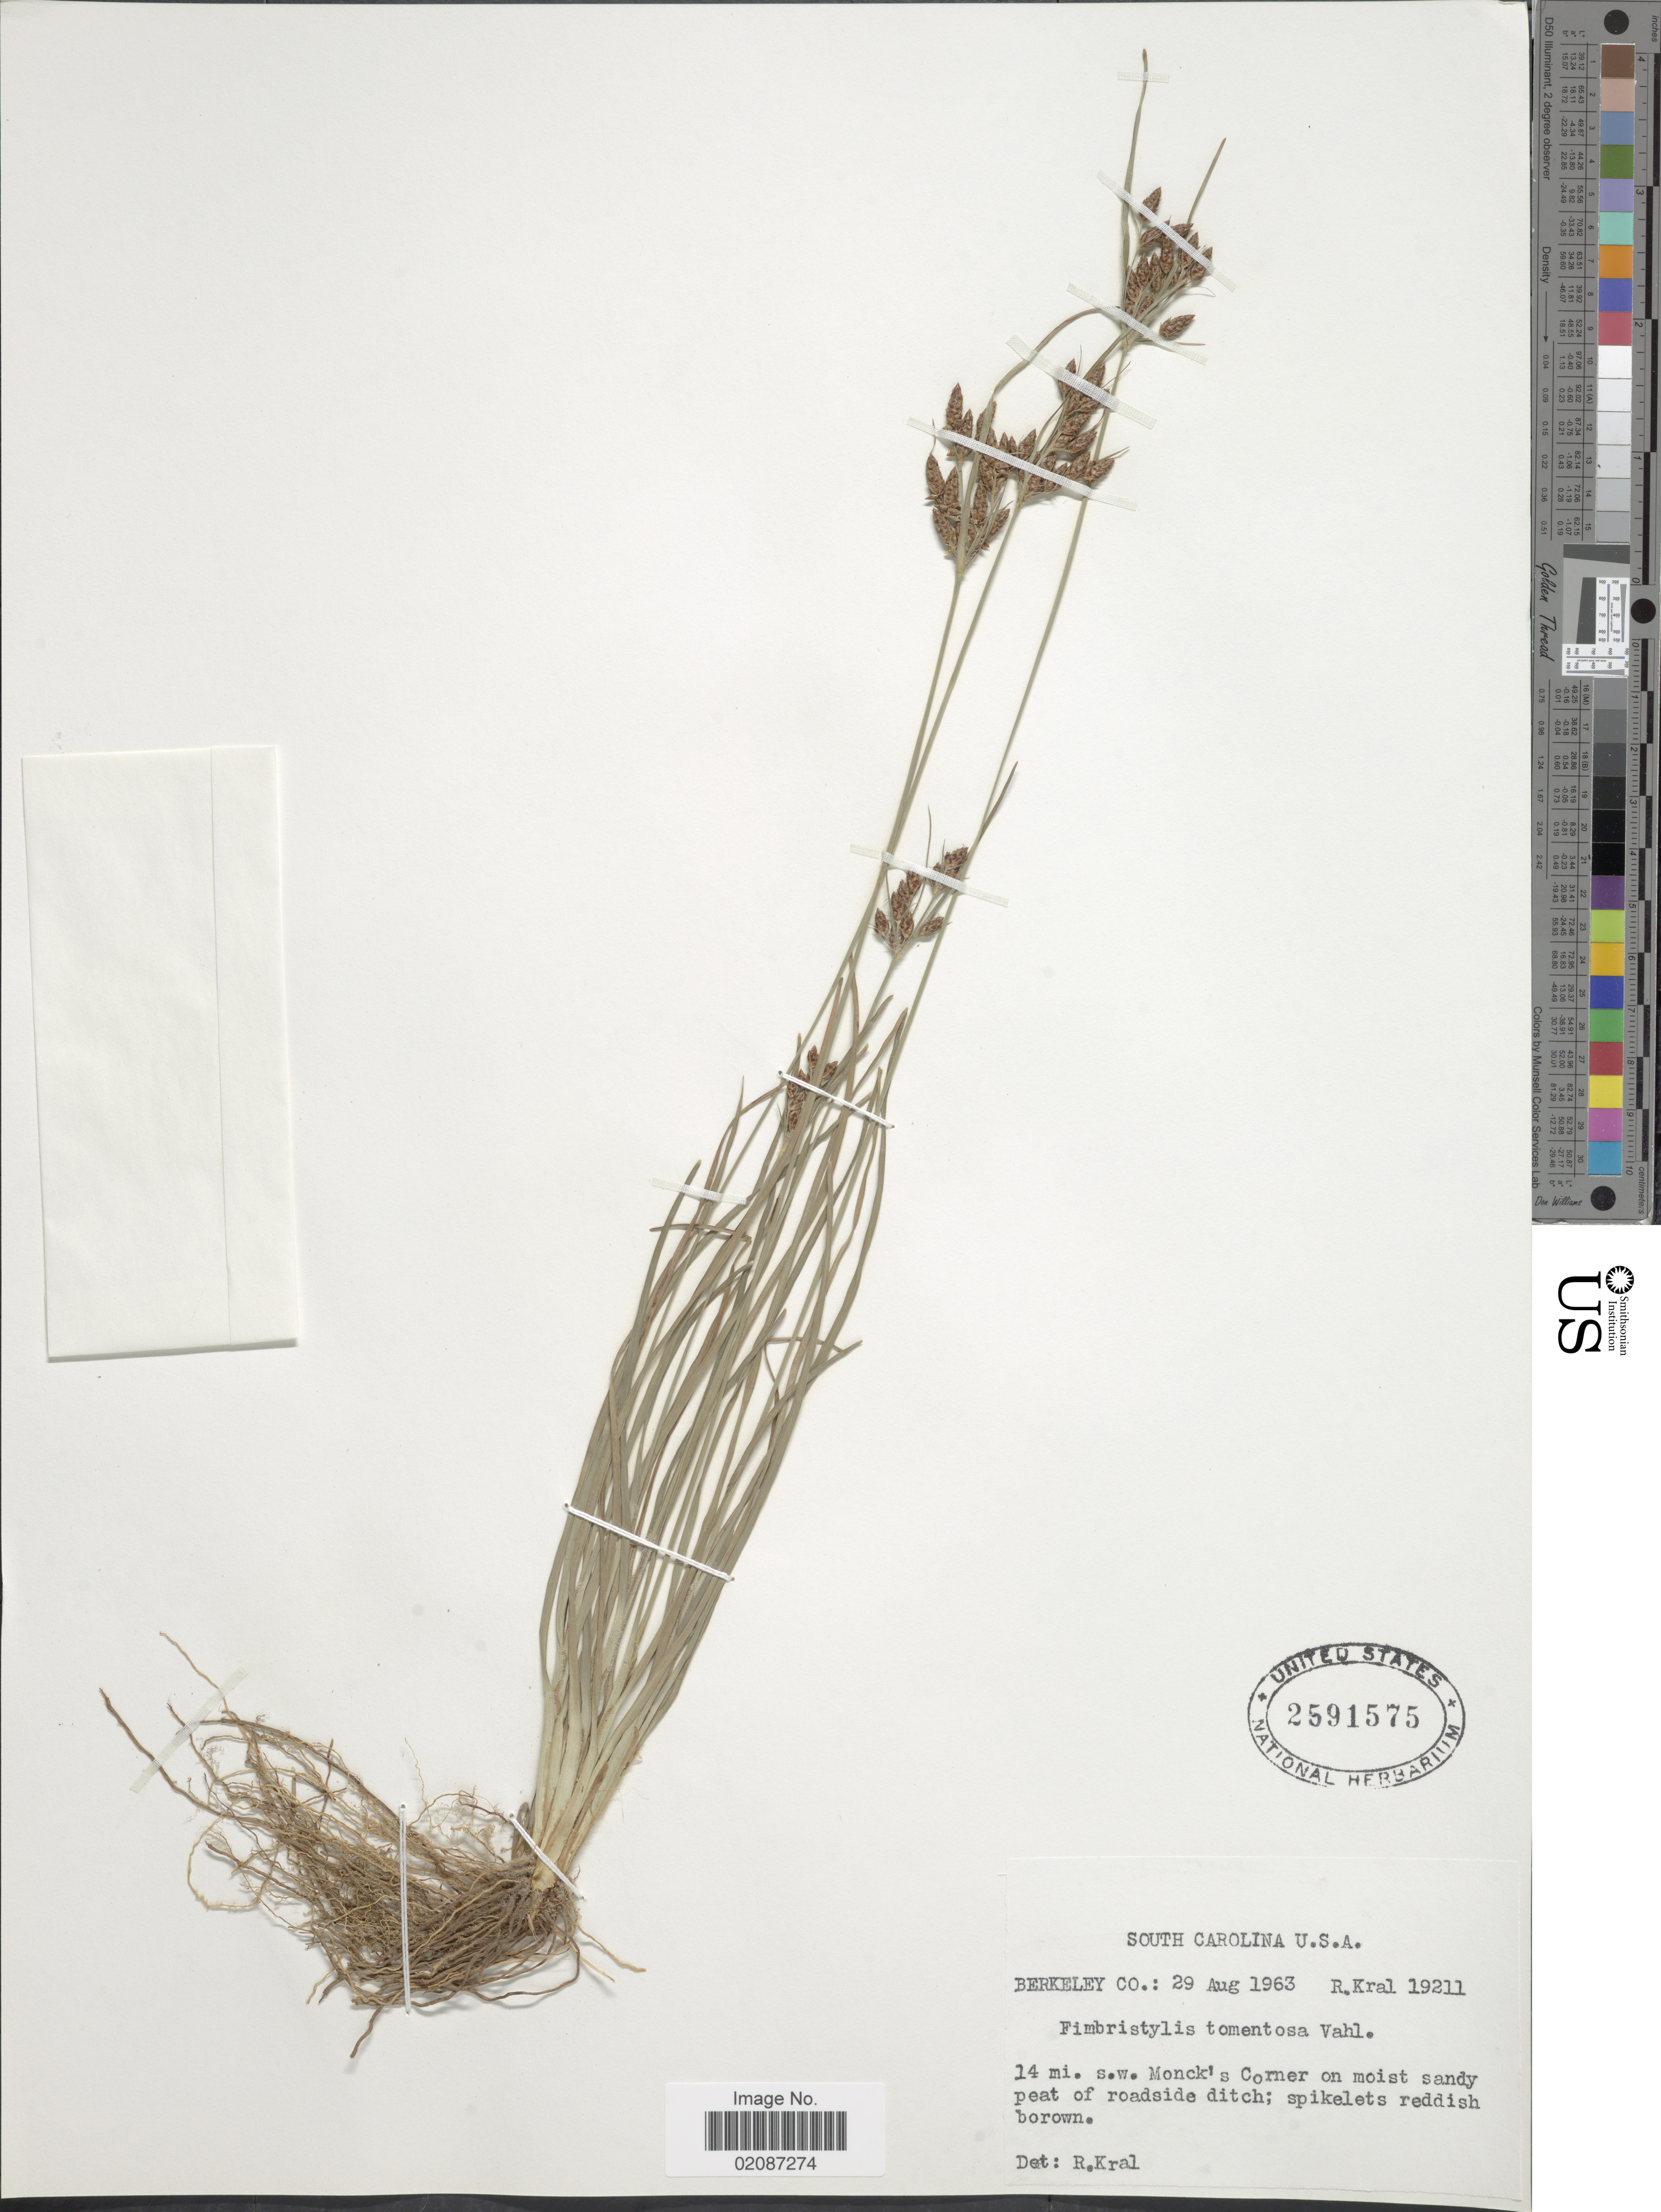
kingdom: Plantae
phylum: Tracheophyta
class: Liliopsida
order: Poales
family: Cyperaceae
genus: Fimbristylis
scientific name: Fimbristylis tomentosa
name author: Vahl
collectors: R. Kral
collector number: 19211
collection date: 1963-08-29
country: United States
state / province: South Carolina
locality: Berkeley Co.: 14 mi. s. w. Monck's Corner on moist sandy peat of roadside ditch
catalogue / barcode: US 2591575